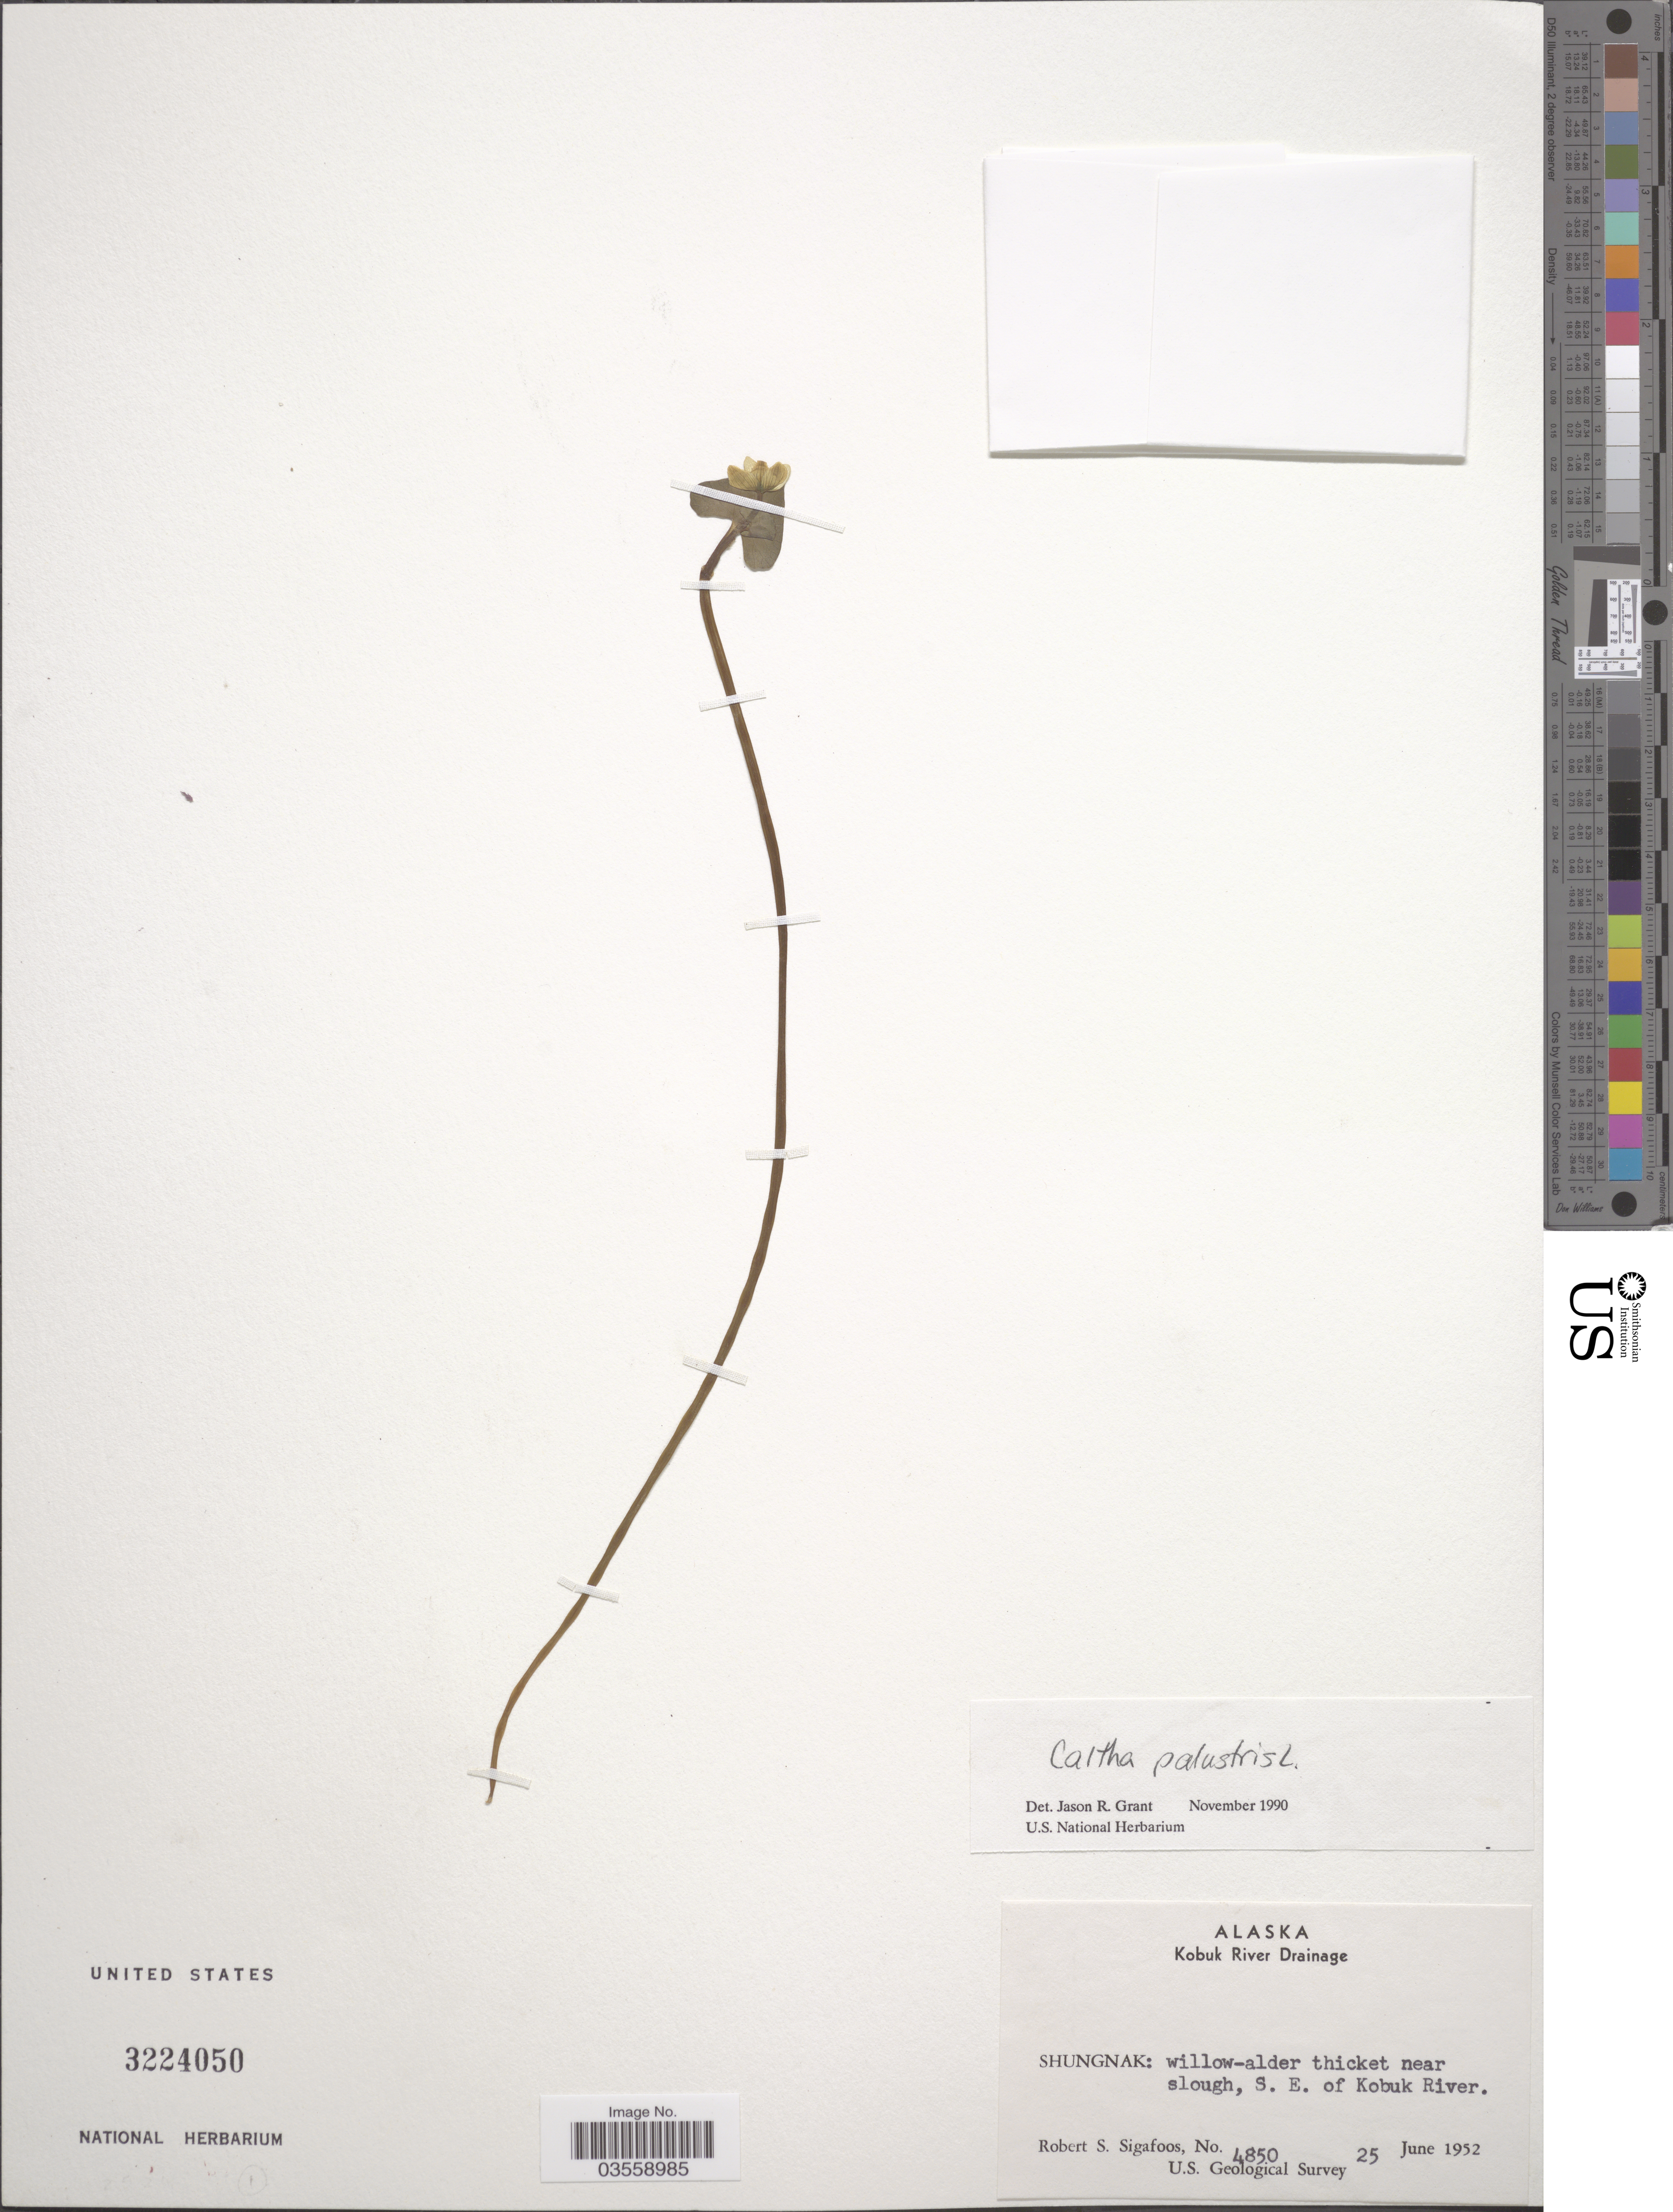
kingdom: Plantae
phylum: Tracheophyta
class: Magnoliopsida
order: Ranunculales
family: Ranunculaceae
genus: Caltha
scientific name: Caltha palustris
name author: L.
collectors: R. Sigafoos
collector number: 4850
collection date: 1952-06-25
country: United States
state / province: Alaska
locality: Kobuk River Drainage. Shungnak: S. E. of Kobuk River.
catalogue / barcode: US 3224050